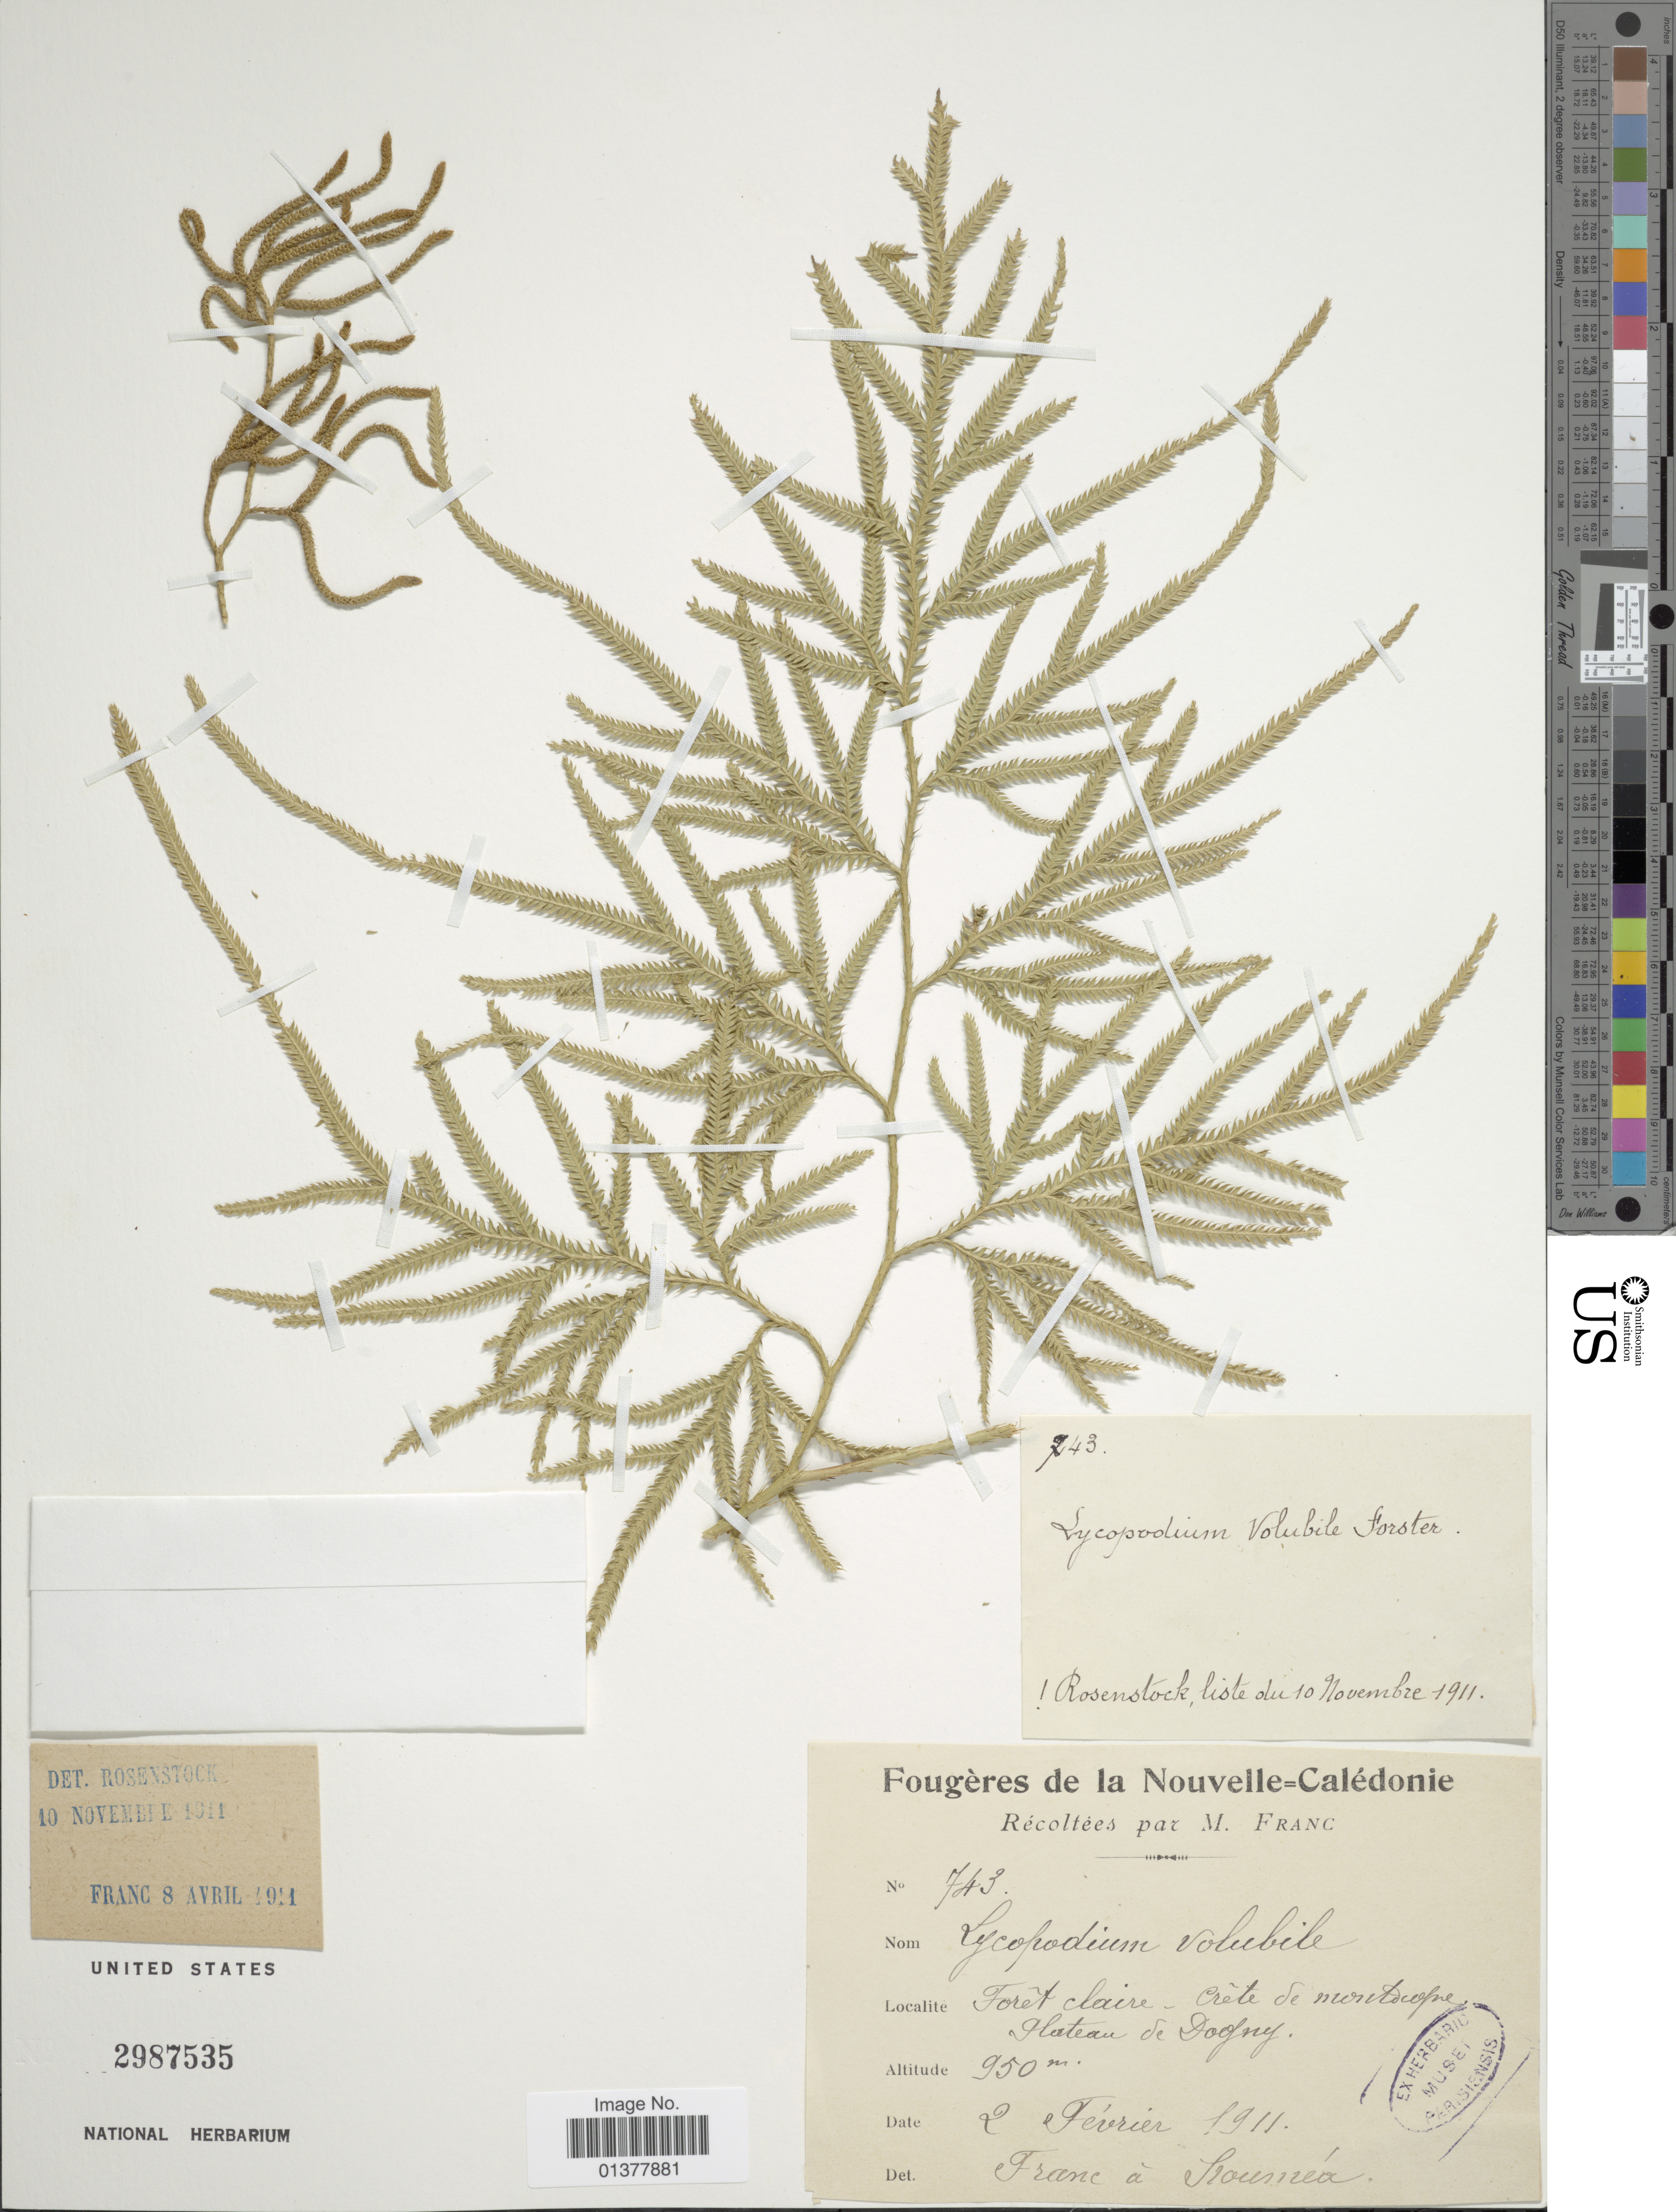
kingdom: Plantae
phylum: Tracheophyta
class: Lycopodiopsida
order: Lycopodiales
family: Lycopodiaceae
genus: Pseudodiphasium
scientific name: Pseudodiphasium volubile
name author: (G. Forst.) Holub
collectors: M. Franc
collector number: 743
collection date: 1911-02-02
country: New Caledonia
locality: Foret claire, Crete de montocopue[interpreted] plateau de Dogny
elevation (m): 950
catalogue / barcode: US 2987535